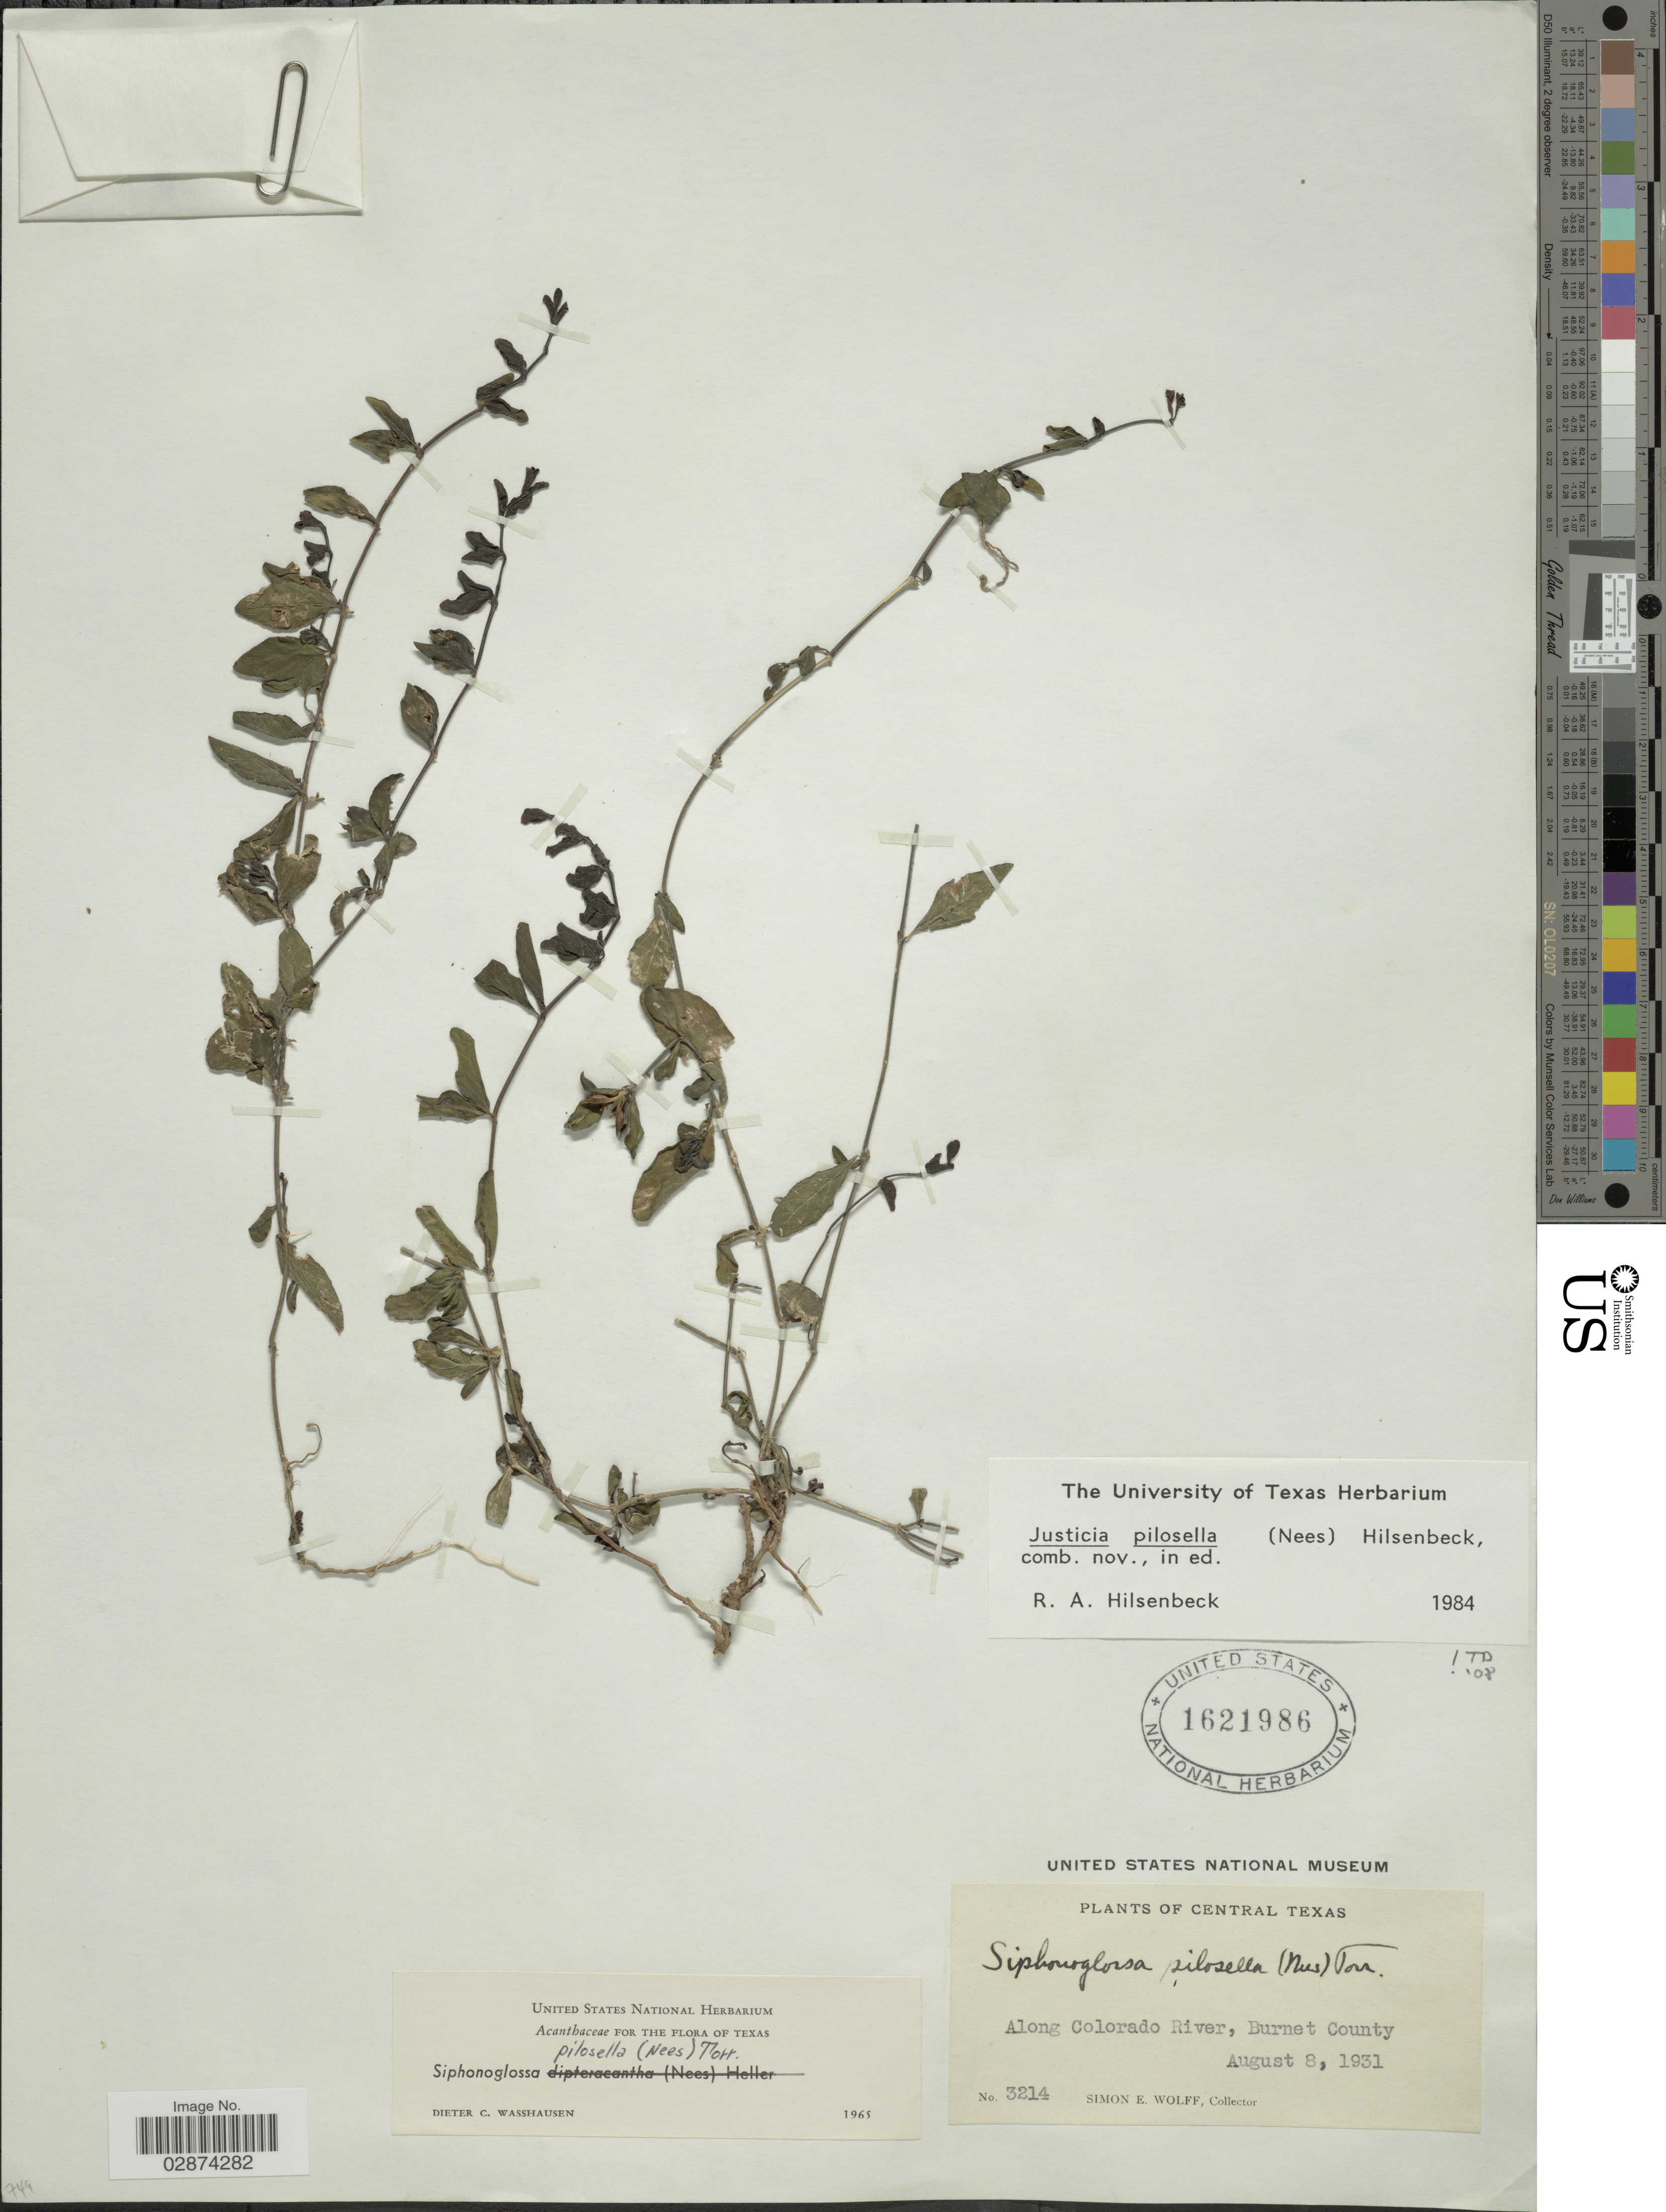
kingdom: Plantae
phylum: Tracheophyta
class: Magnoliopsida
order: Lamiales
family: Acanthaceae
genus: Justicia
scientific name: Justicia pilosella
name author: (Nees) Hilsenb.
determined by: Fisher, Amanda, (LOB), California State University, Long Beach (UNITED STATES)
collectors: S. E. Wolff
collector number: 3214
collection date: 1931-08-08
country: United States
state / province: Texas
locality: Central Texas. Along Colorado River, Burnet County.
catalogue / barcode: US 1621986